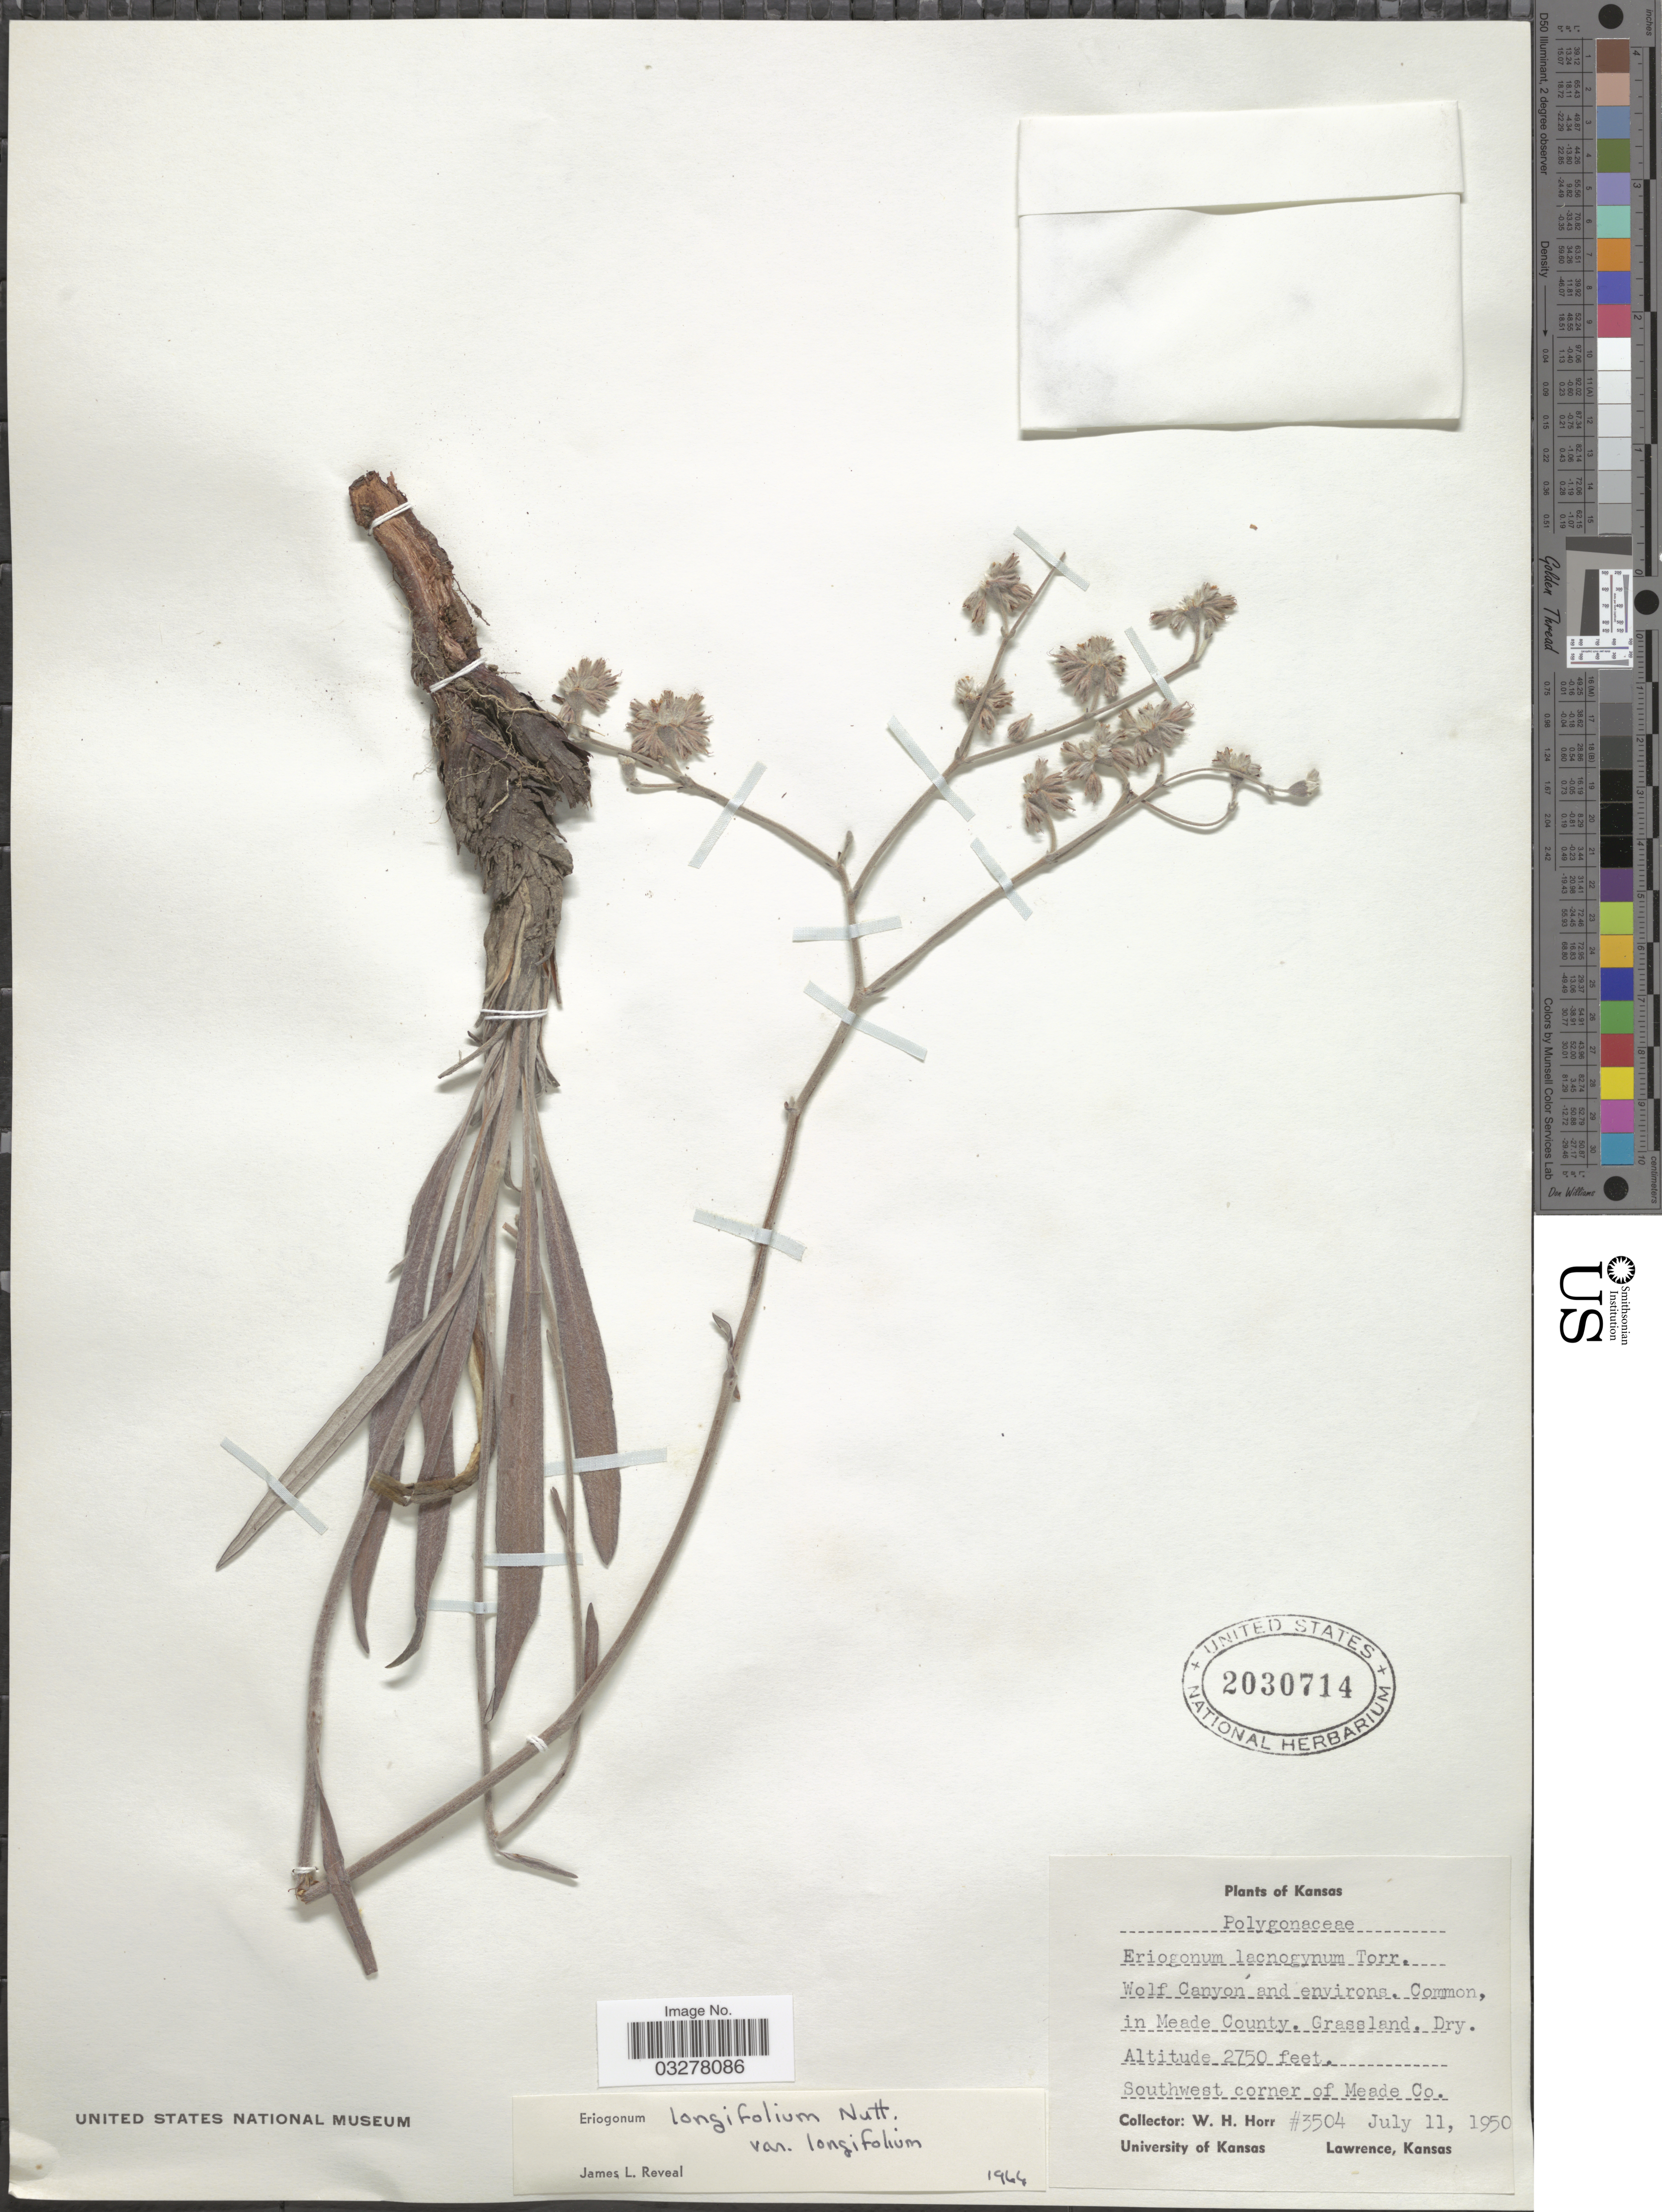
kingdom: Plantae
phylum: Tracheophyta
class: Magnoliopsida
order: Caryophyllales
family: Polygonaceae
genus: Eriogonum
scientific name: Eriogonum longifolium var. lindheimeri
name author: Gand.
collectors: W. H. Horr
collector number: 3504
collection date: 1950-07-11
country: United States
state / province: Kansas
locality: Wolf Canyon and environs. Meade County. Southwest corner of Meade Co.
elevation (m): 838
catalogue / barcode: US 2030714